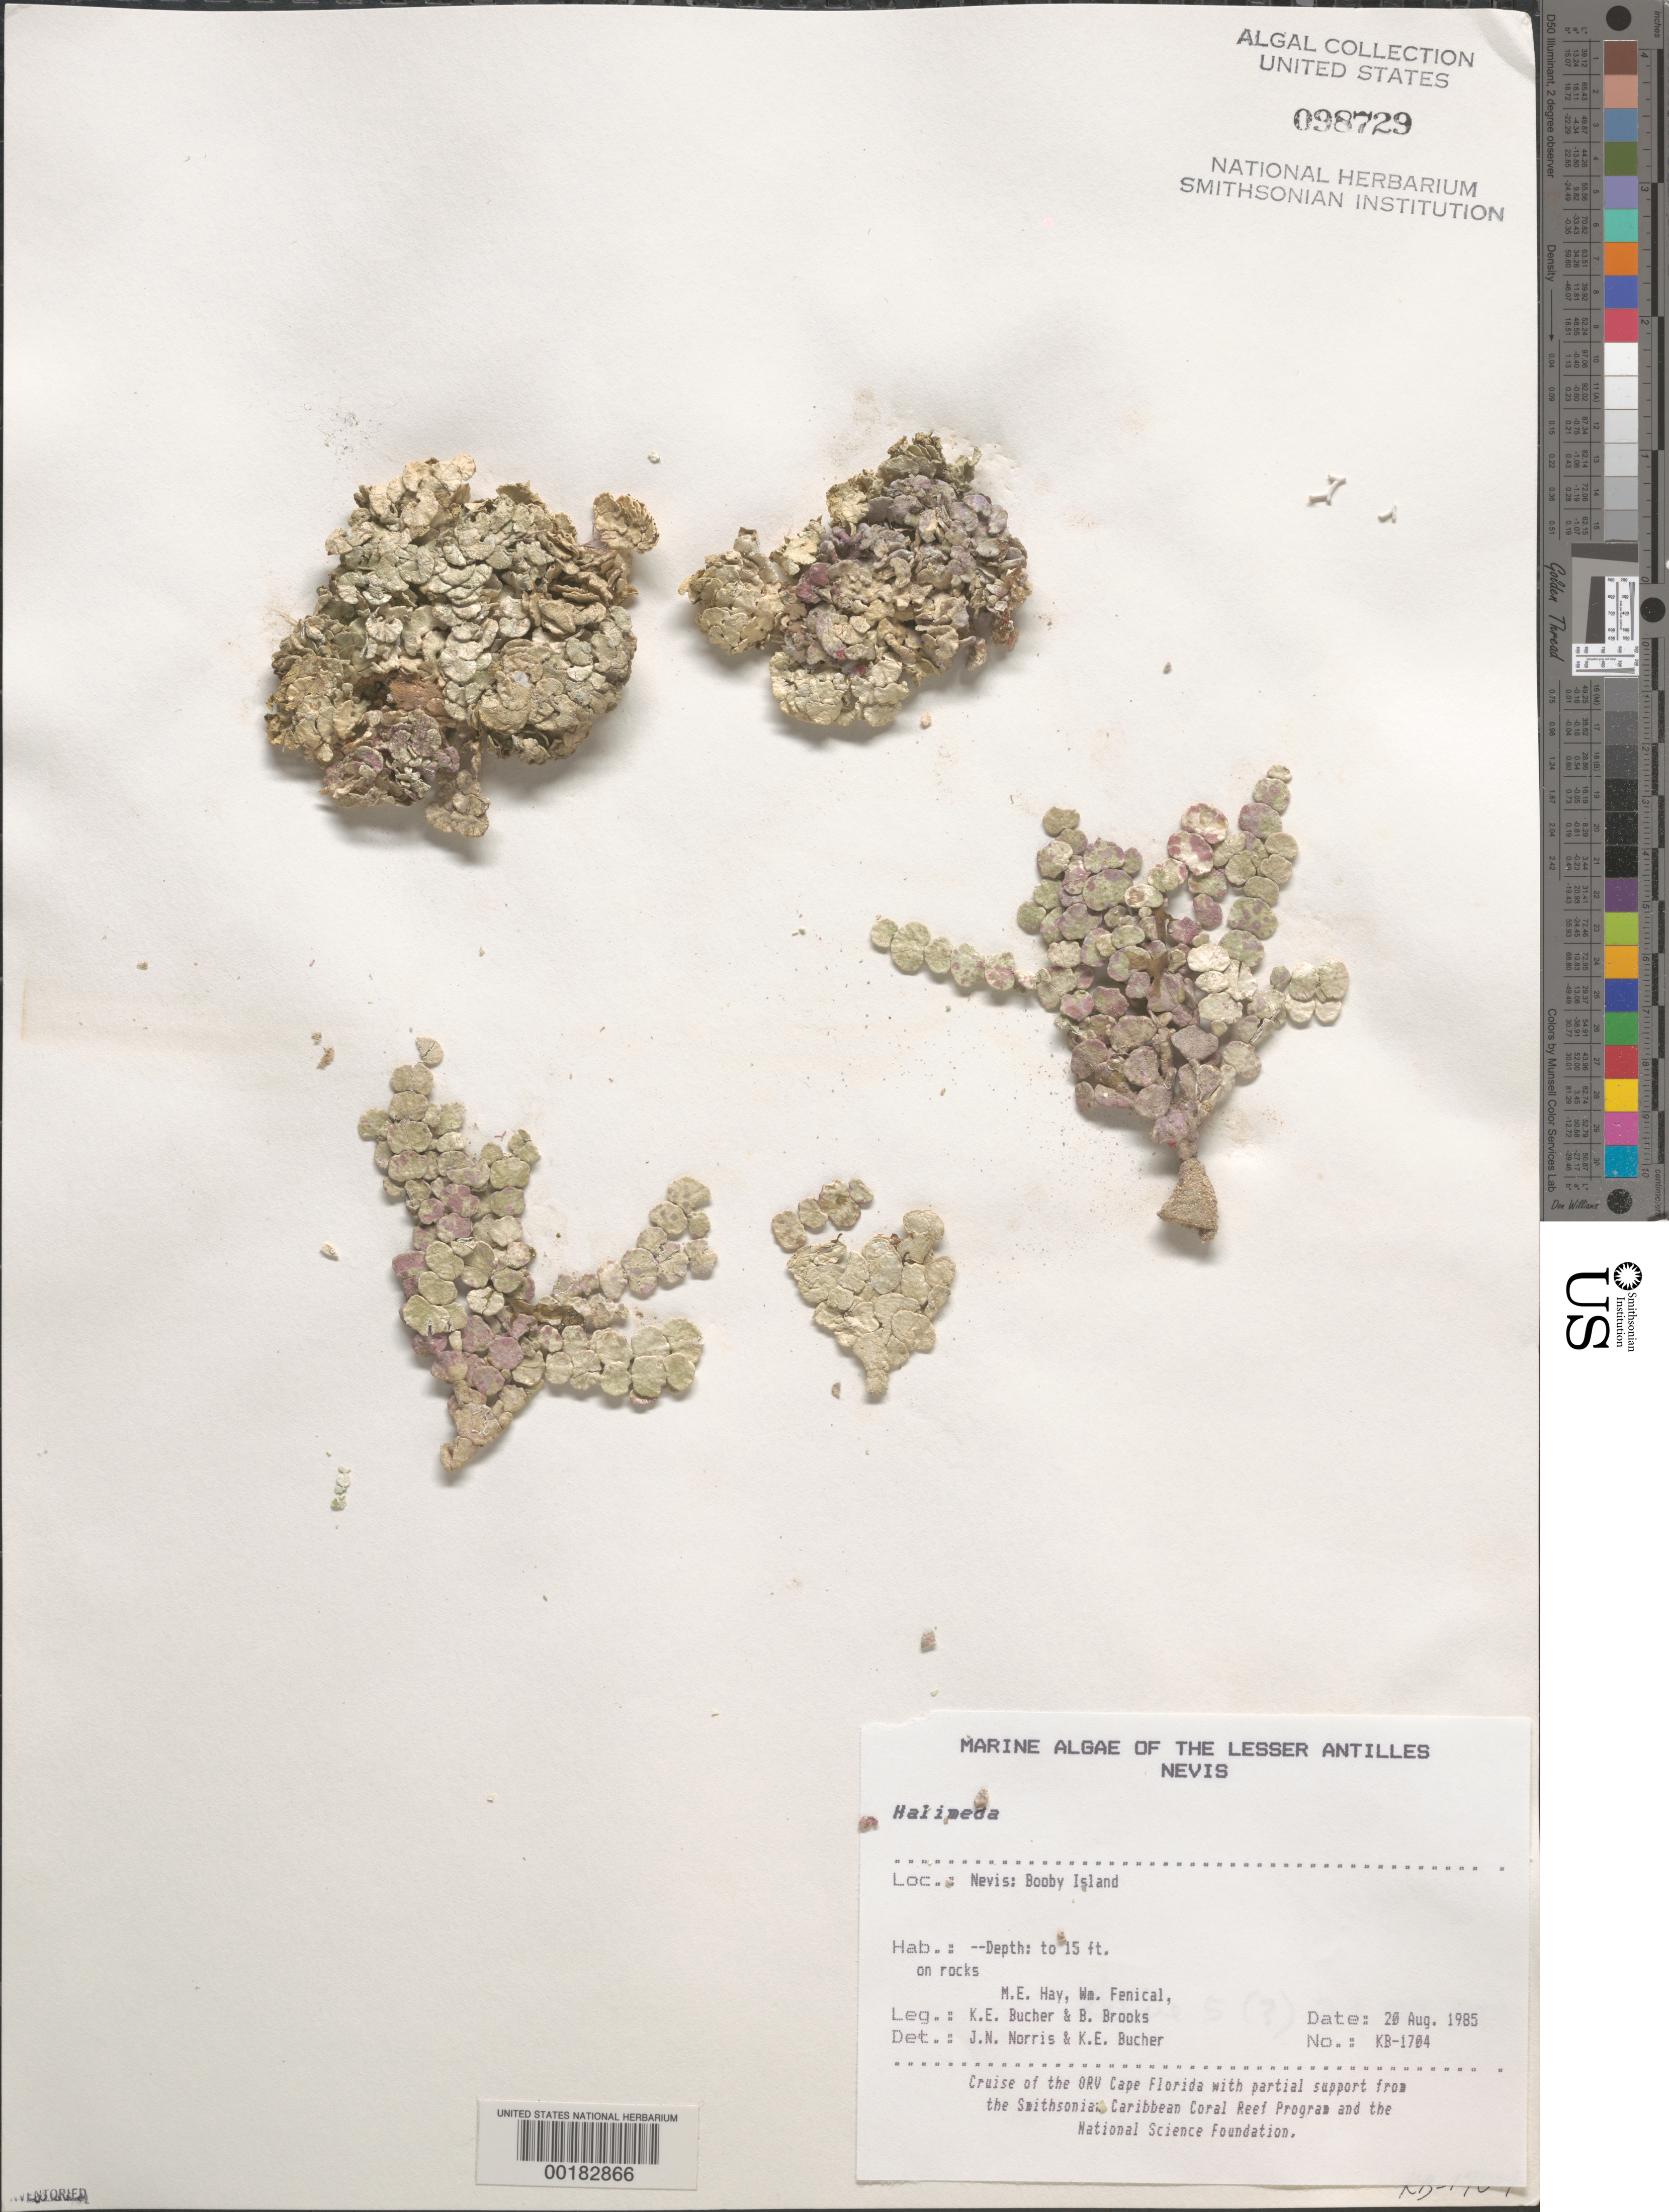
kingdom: Plantae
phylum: Chlorophyta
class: Ulvophyceae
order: Bryopsidales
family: Halimedaceae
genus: Halimeda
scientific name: Halimeda sp.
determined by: Norris, J. N.; Bucher, K. E.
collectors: K. E. Bucher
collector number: Kb-1704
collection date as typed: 20 Aug 1985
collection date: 1985-08-20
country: St. Christopher-Nevis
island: Nevis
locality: Booby Island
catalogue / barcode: US 98729